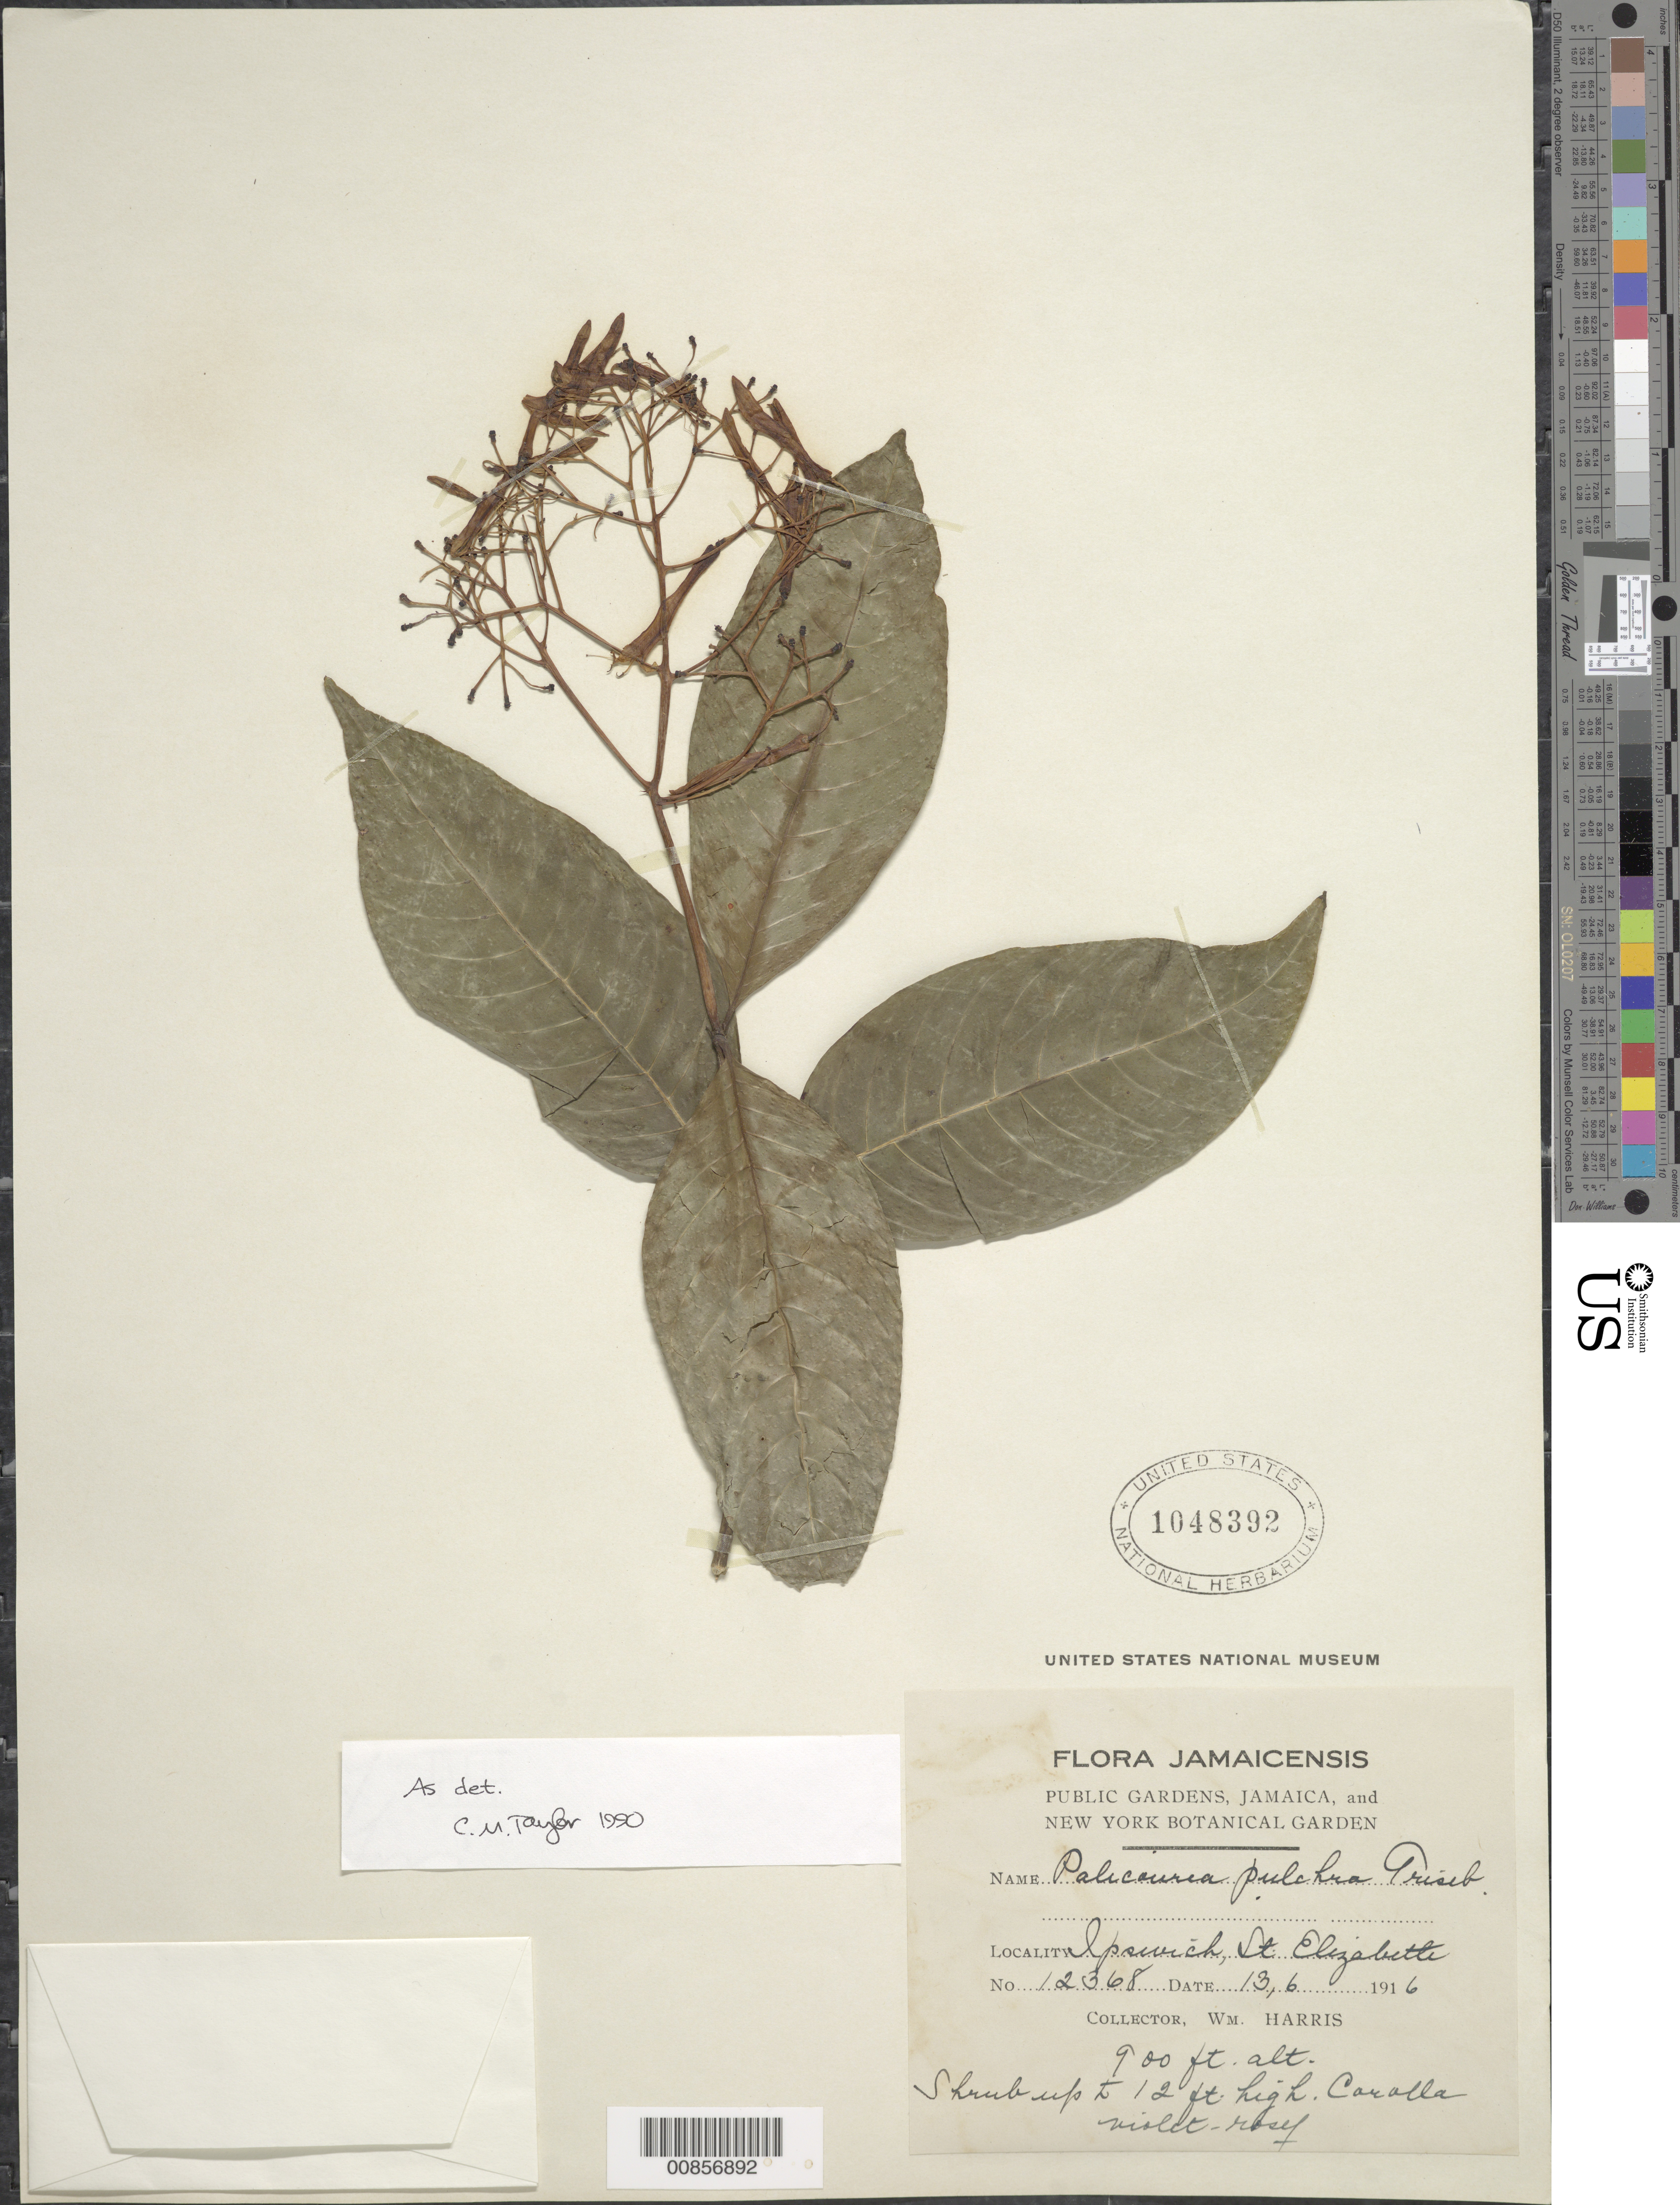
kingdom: Plantae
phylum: Tracheophyta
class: Magnoliopsida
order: Gentianales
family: Rubiaceae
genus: Palicourea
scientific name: Palicourea pulchra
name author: Griseb.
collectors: W. H. Harris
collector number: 12368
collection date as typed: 13 Jun 1916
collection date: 1916-06-13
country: Jamaica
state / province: Saint Elizabeth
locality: Ipswich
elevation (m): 274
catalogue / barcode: US 1048392